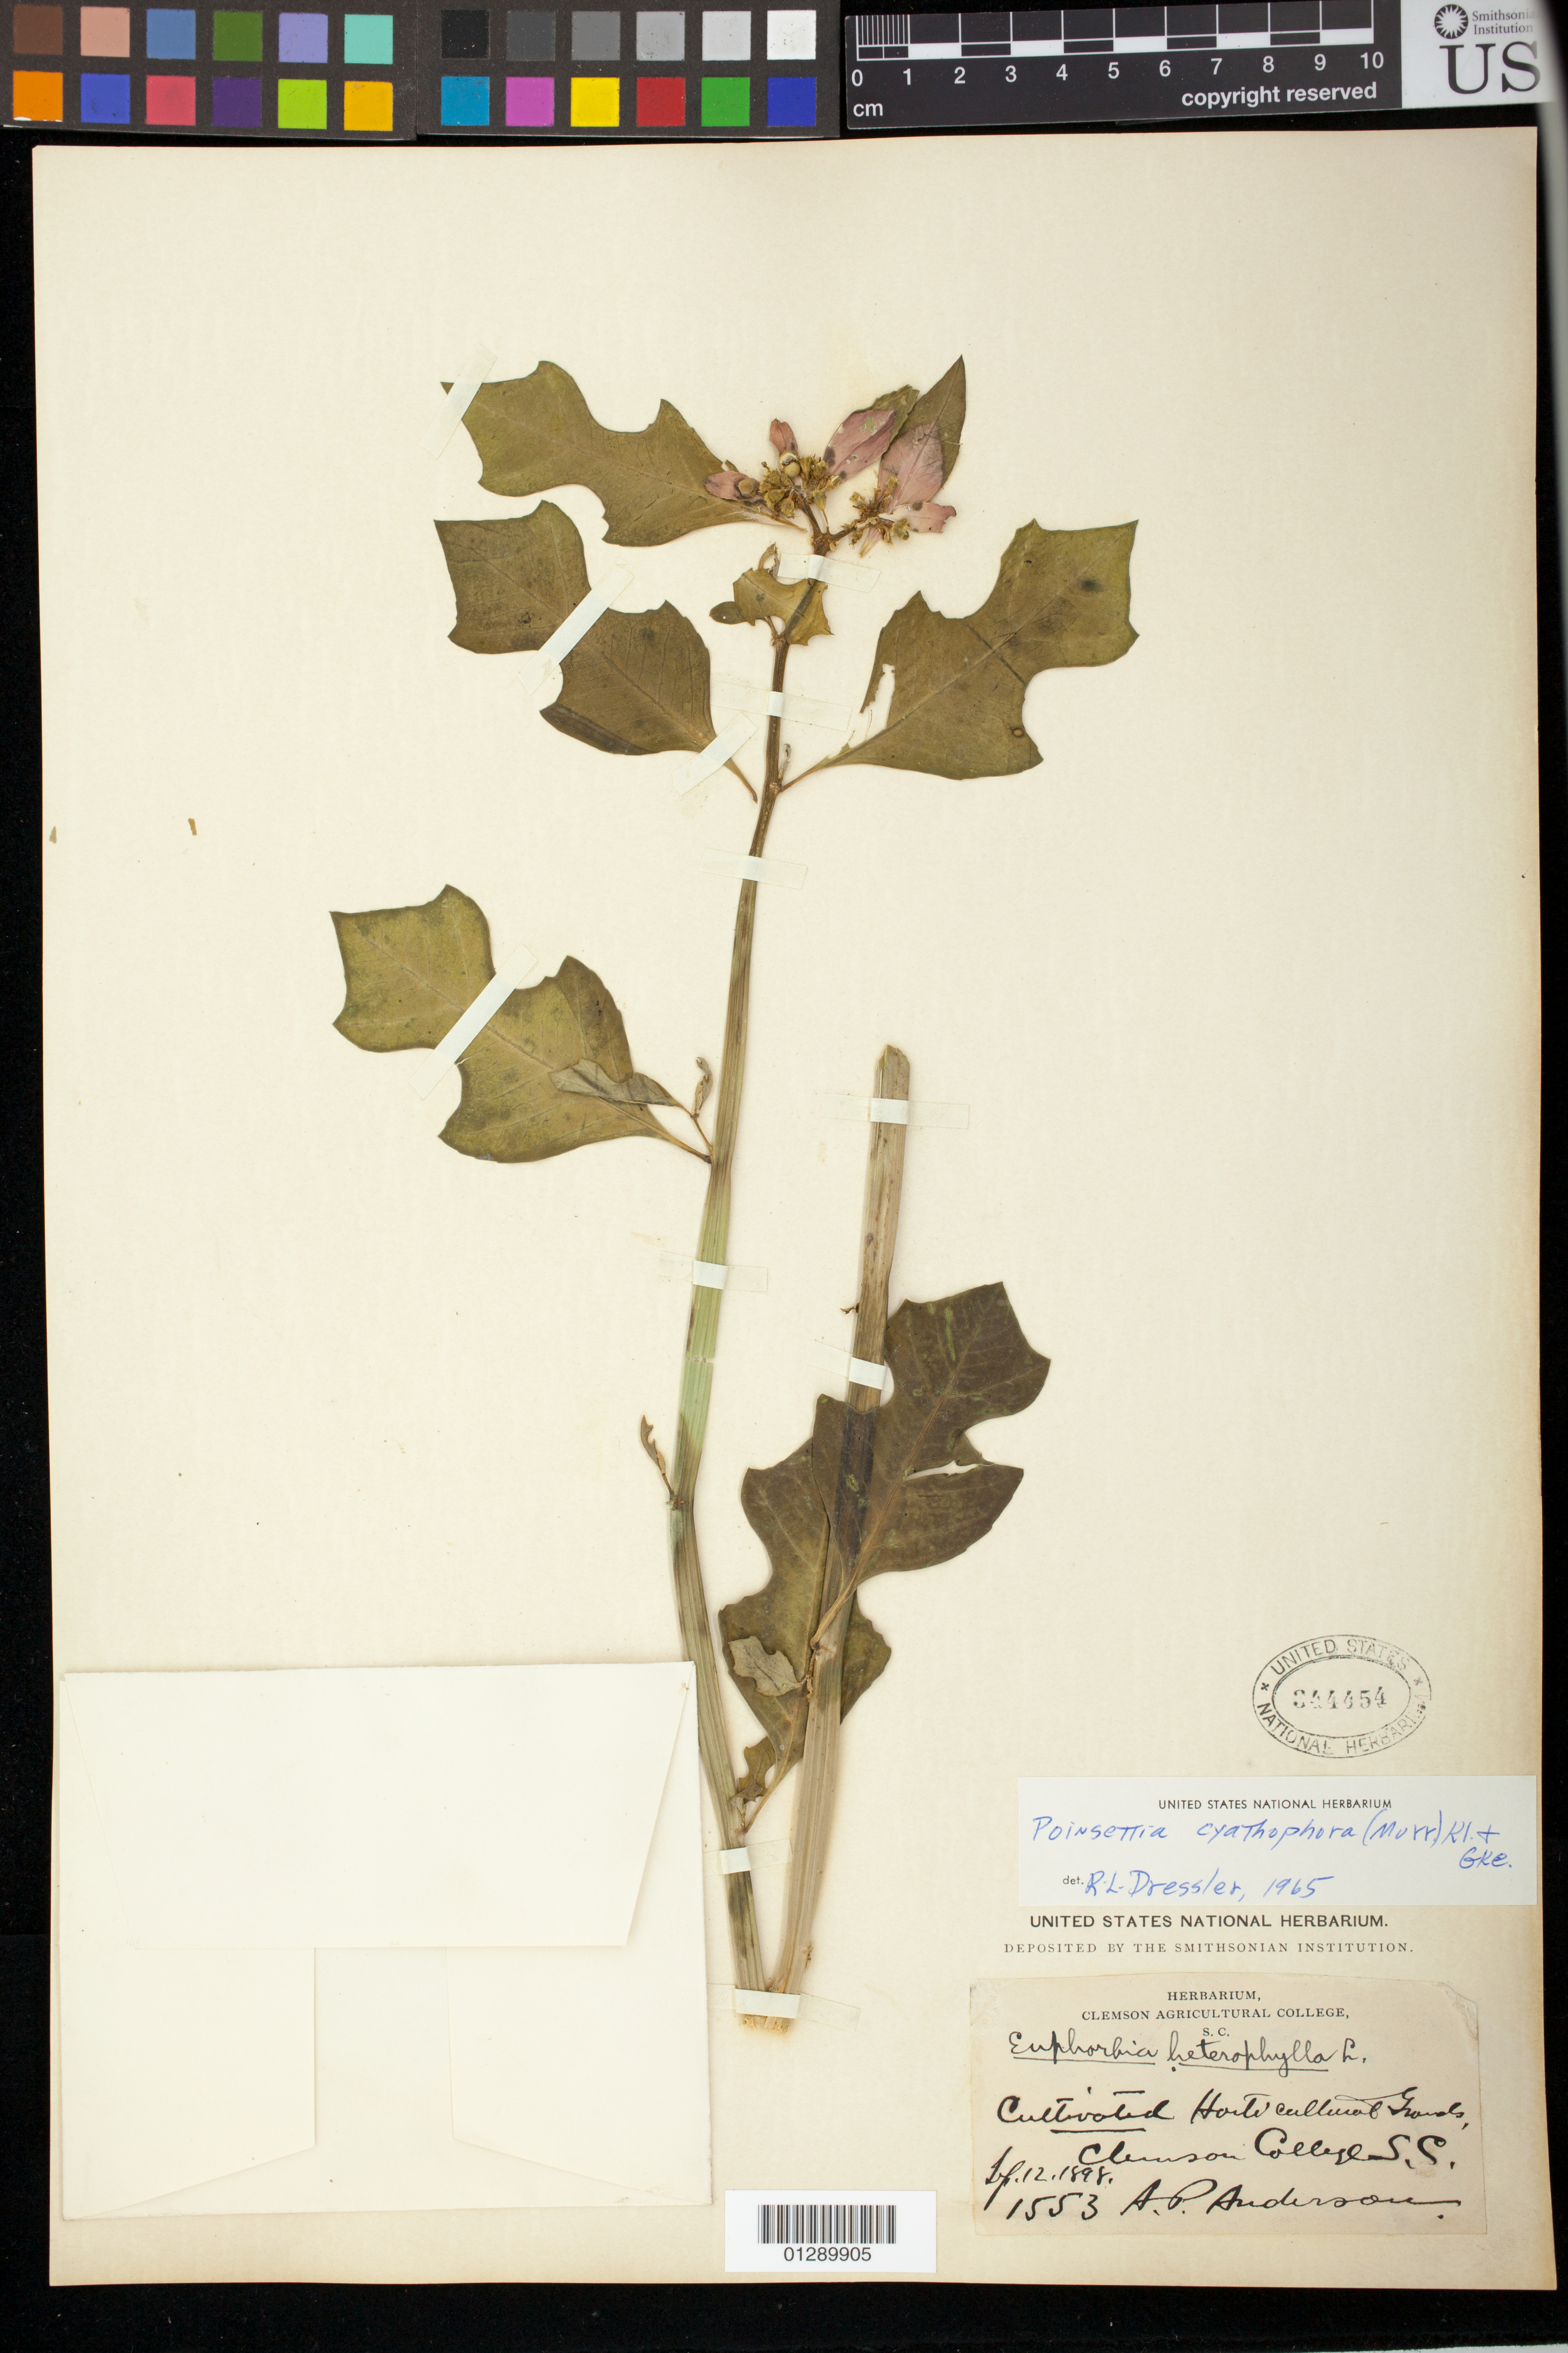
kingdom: Plantae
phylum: Tracheophyta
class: Magnoliopsida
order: Malpighiales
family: Euphorbiaceae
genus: Euphorbia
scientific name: Euphorbia heterophylla var. cyathophora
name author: (Murr.) Griseb.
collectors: A. P. Anderson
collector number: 1553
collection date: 1898-04-12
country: United States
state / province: South Carolina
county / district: Charleston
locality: Hostel cultivate Grounds,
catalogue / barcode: US 344454